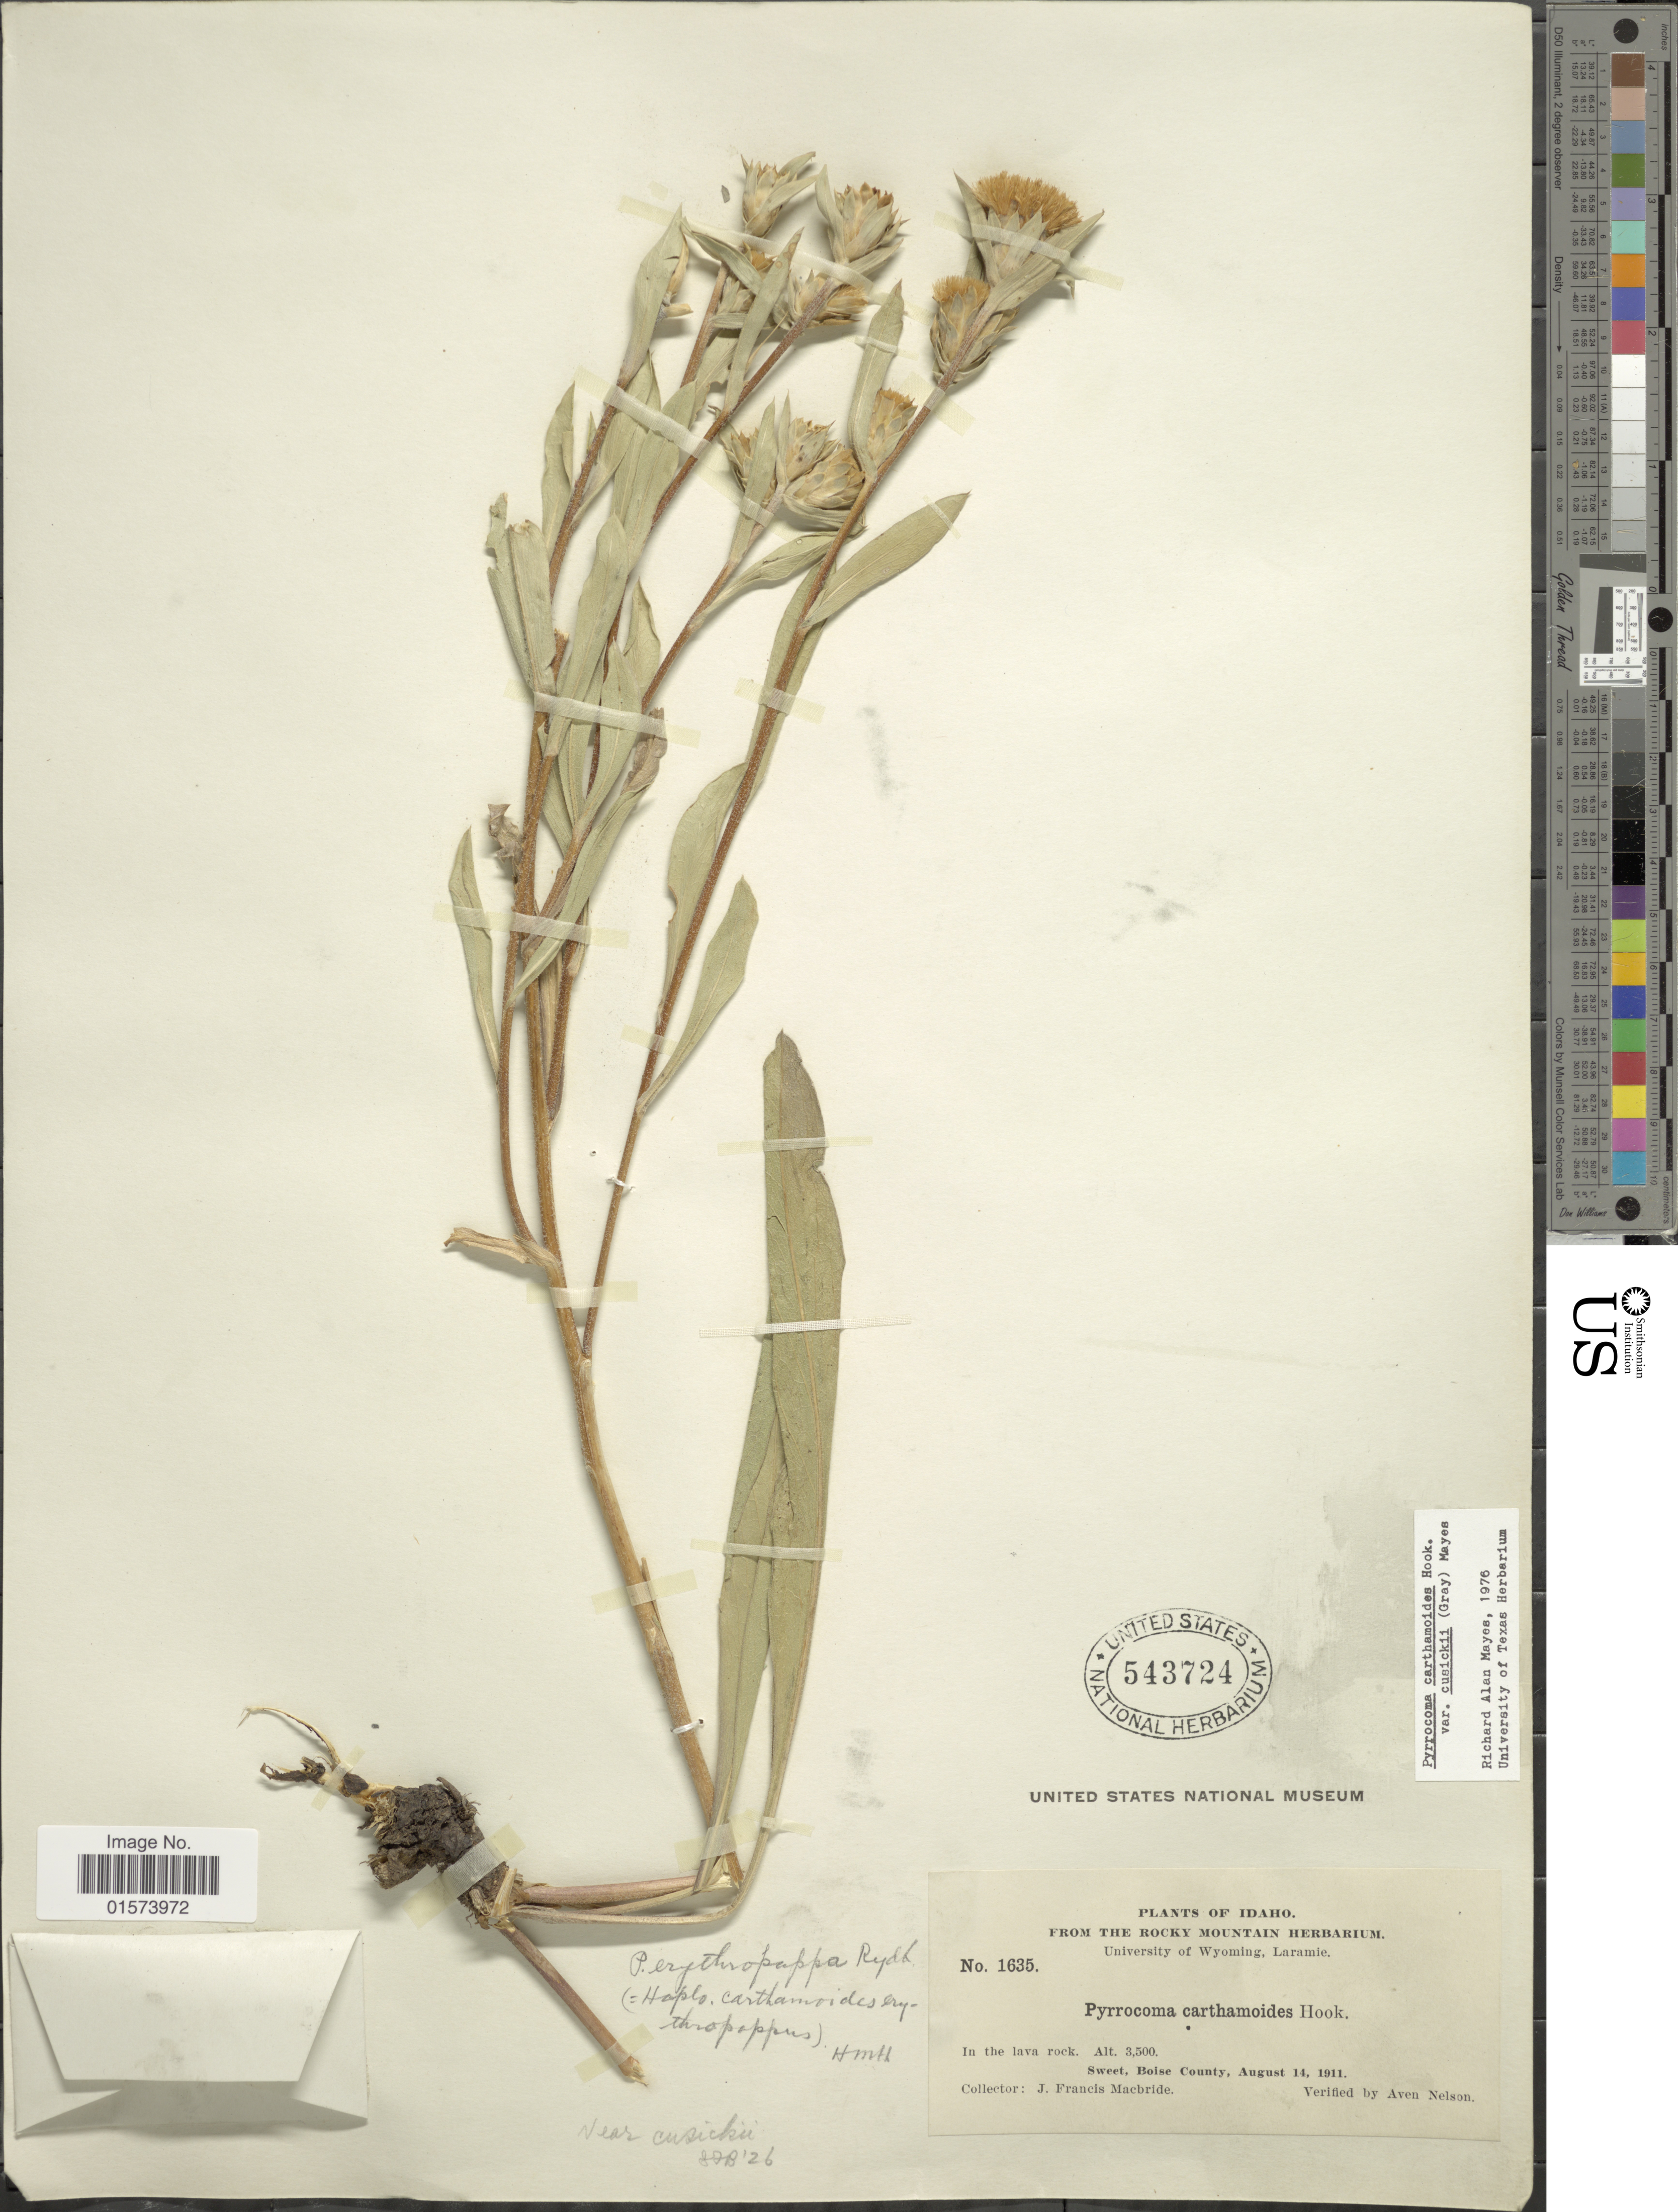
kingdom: Plantae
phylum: Tracheophyta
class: Magnoliopsida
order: Asterales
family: Asteraceae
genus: Pyrrocoma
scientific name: Pyrrocoma carthamoides var. cusickii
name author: (A. Gray) Mayes ex Kartesz & Gandhi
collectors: J. F. Macbride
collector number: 1635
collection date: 1911-08-14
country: United States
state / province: Idaho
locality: In the lava rock, Sweet, Boise County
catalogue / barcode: US 543724